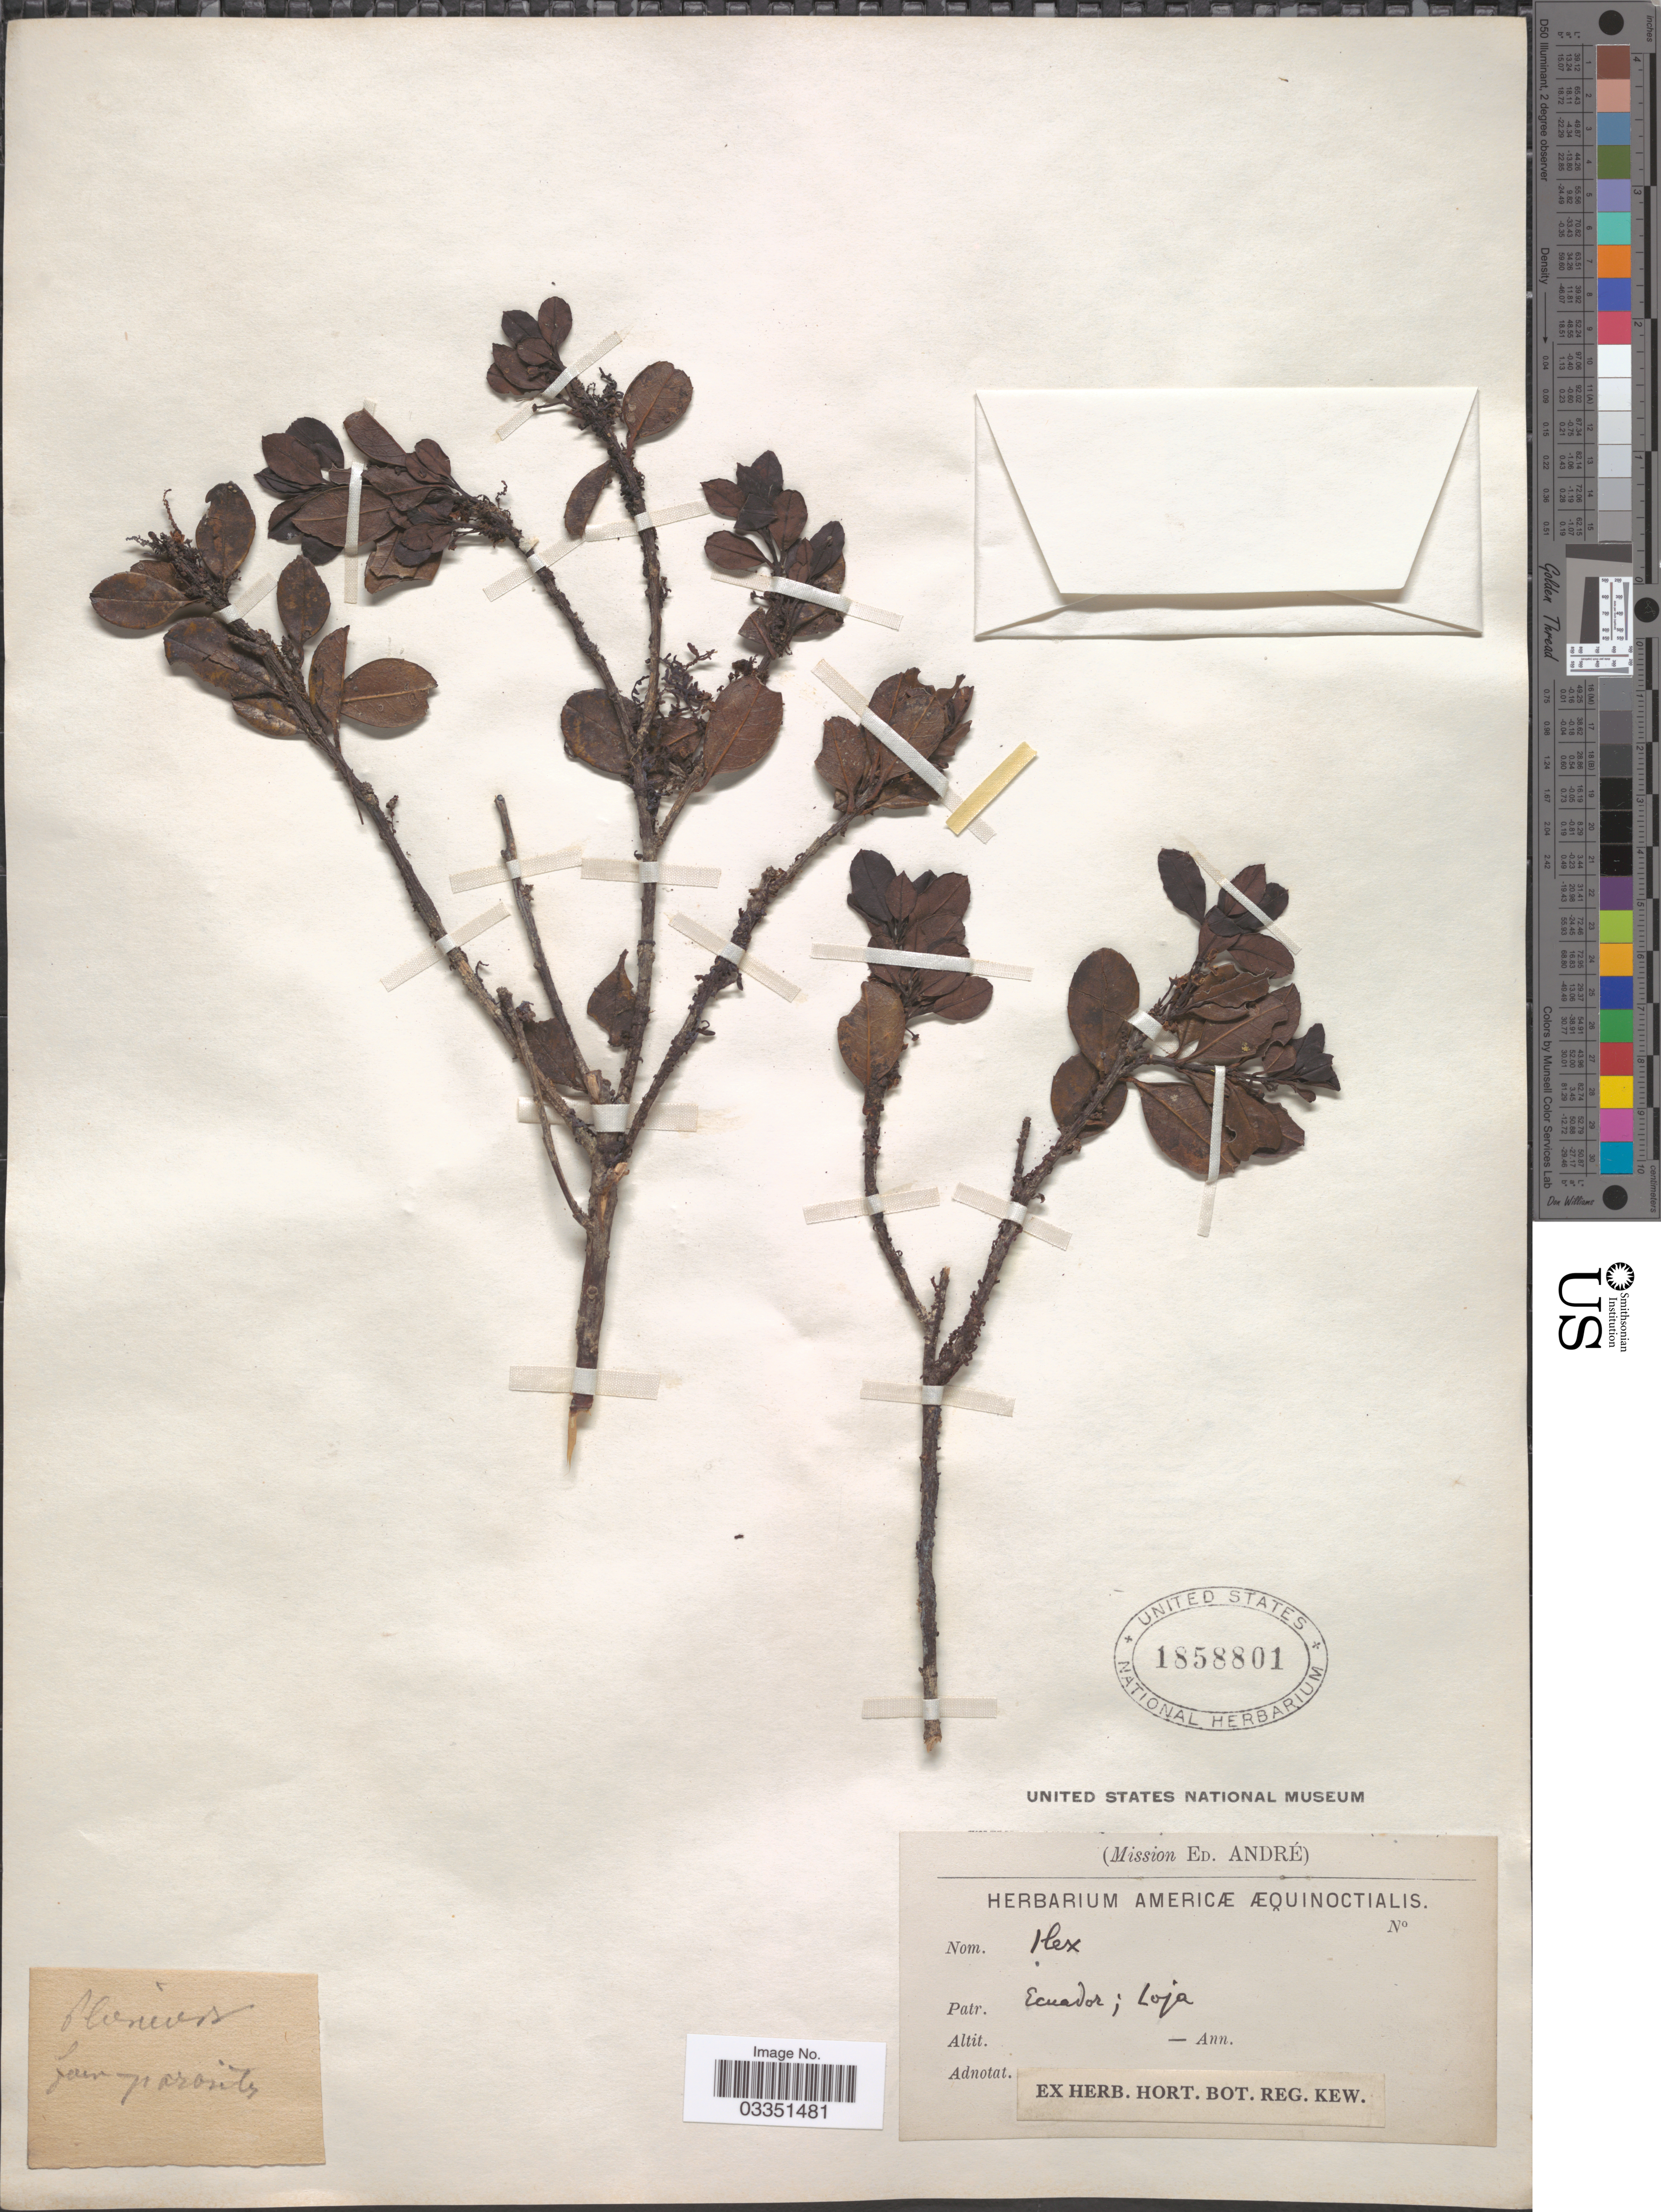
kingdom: Plantae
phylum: Tracheophyta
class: Magnoliopsida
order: Aquifoliales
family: Aquifoliaceae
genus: Ilex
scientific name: Ilex sp.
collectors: E. Andre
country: Ecuador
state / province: Loja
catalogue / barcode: US 1858801